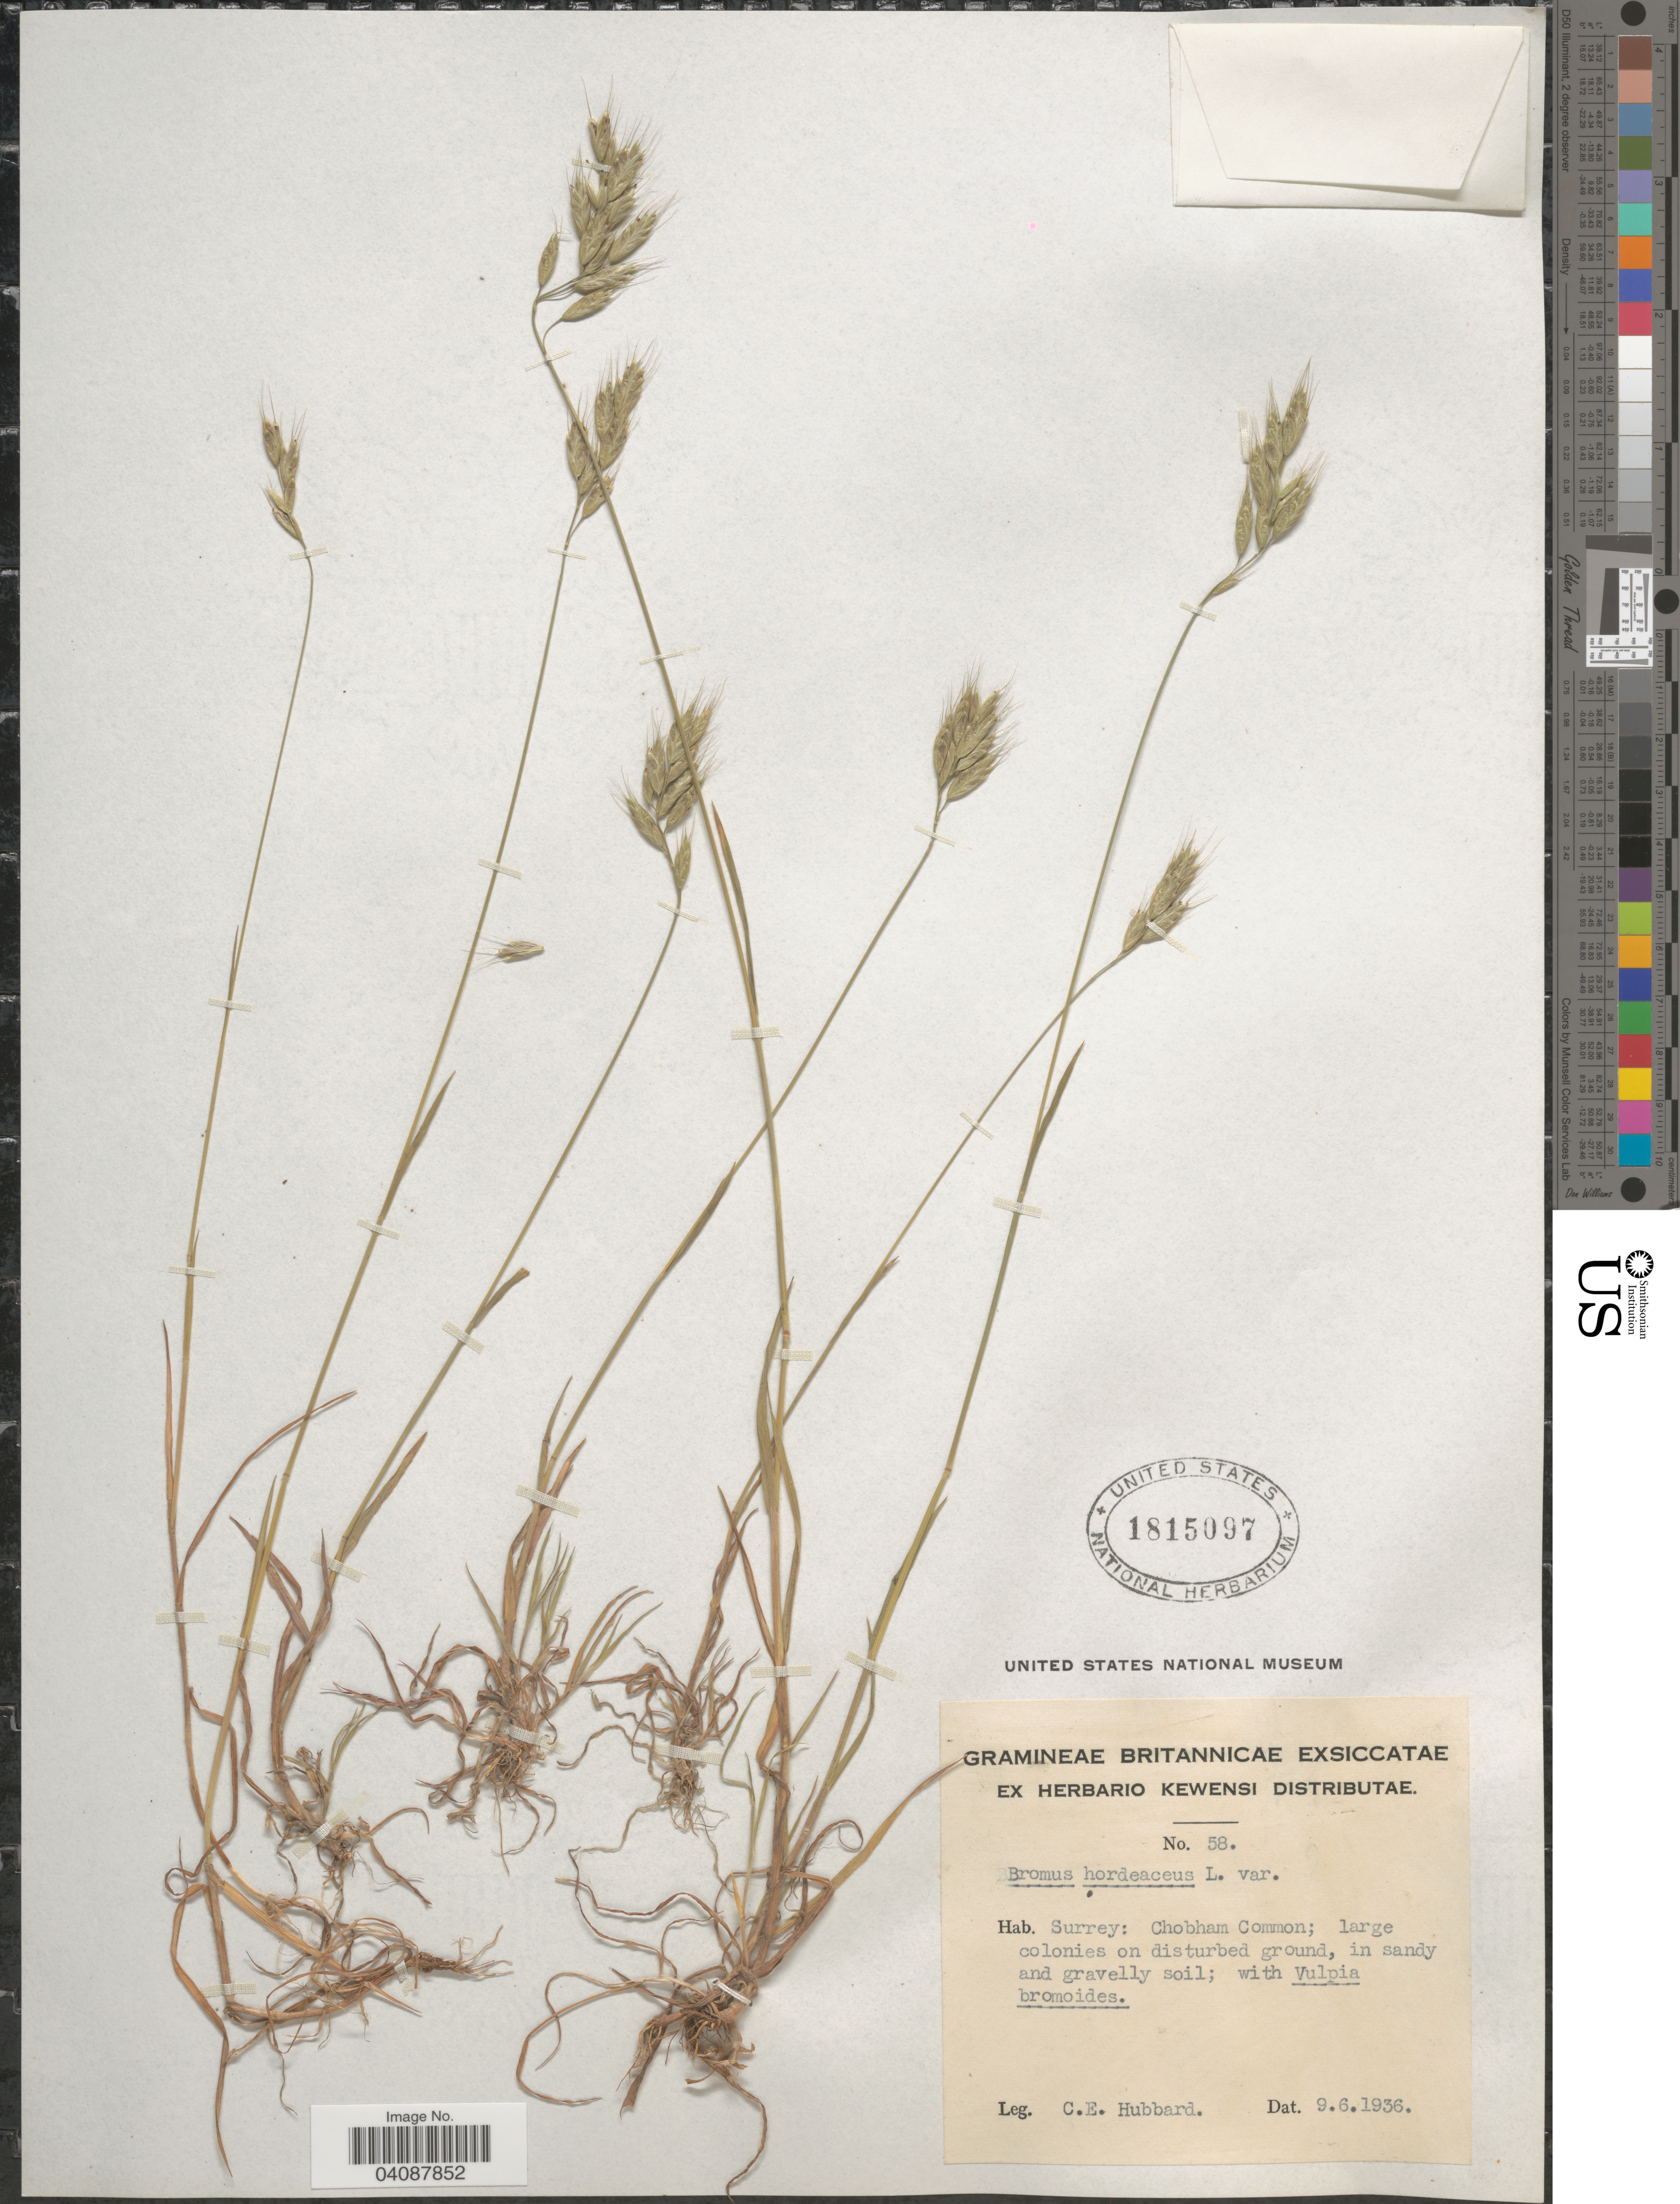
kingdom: Plantae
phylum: Tracheophyta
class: Liliopsida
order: Poales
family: Poaceae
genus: Bromus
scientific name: Bromus hordeaceus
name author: L.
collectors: C. E. Hubbard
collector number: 58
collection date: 1936-06-09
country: United Kingdom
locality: Britannicae. Surrey: Chobham Common.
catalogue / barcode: US 1815097